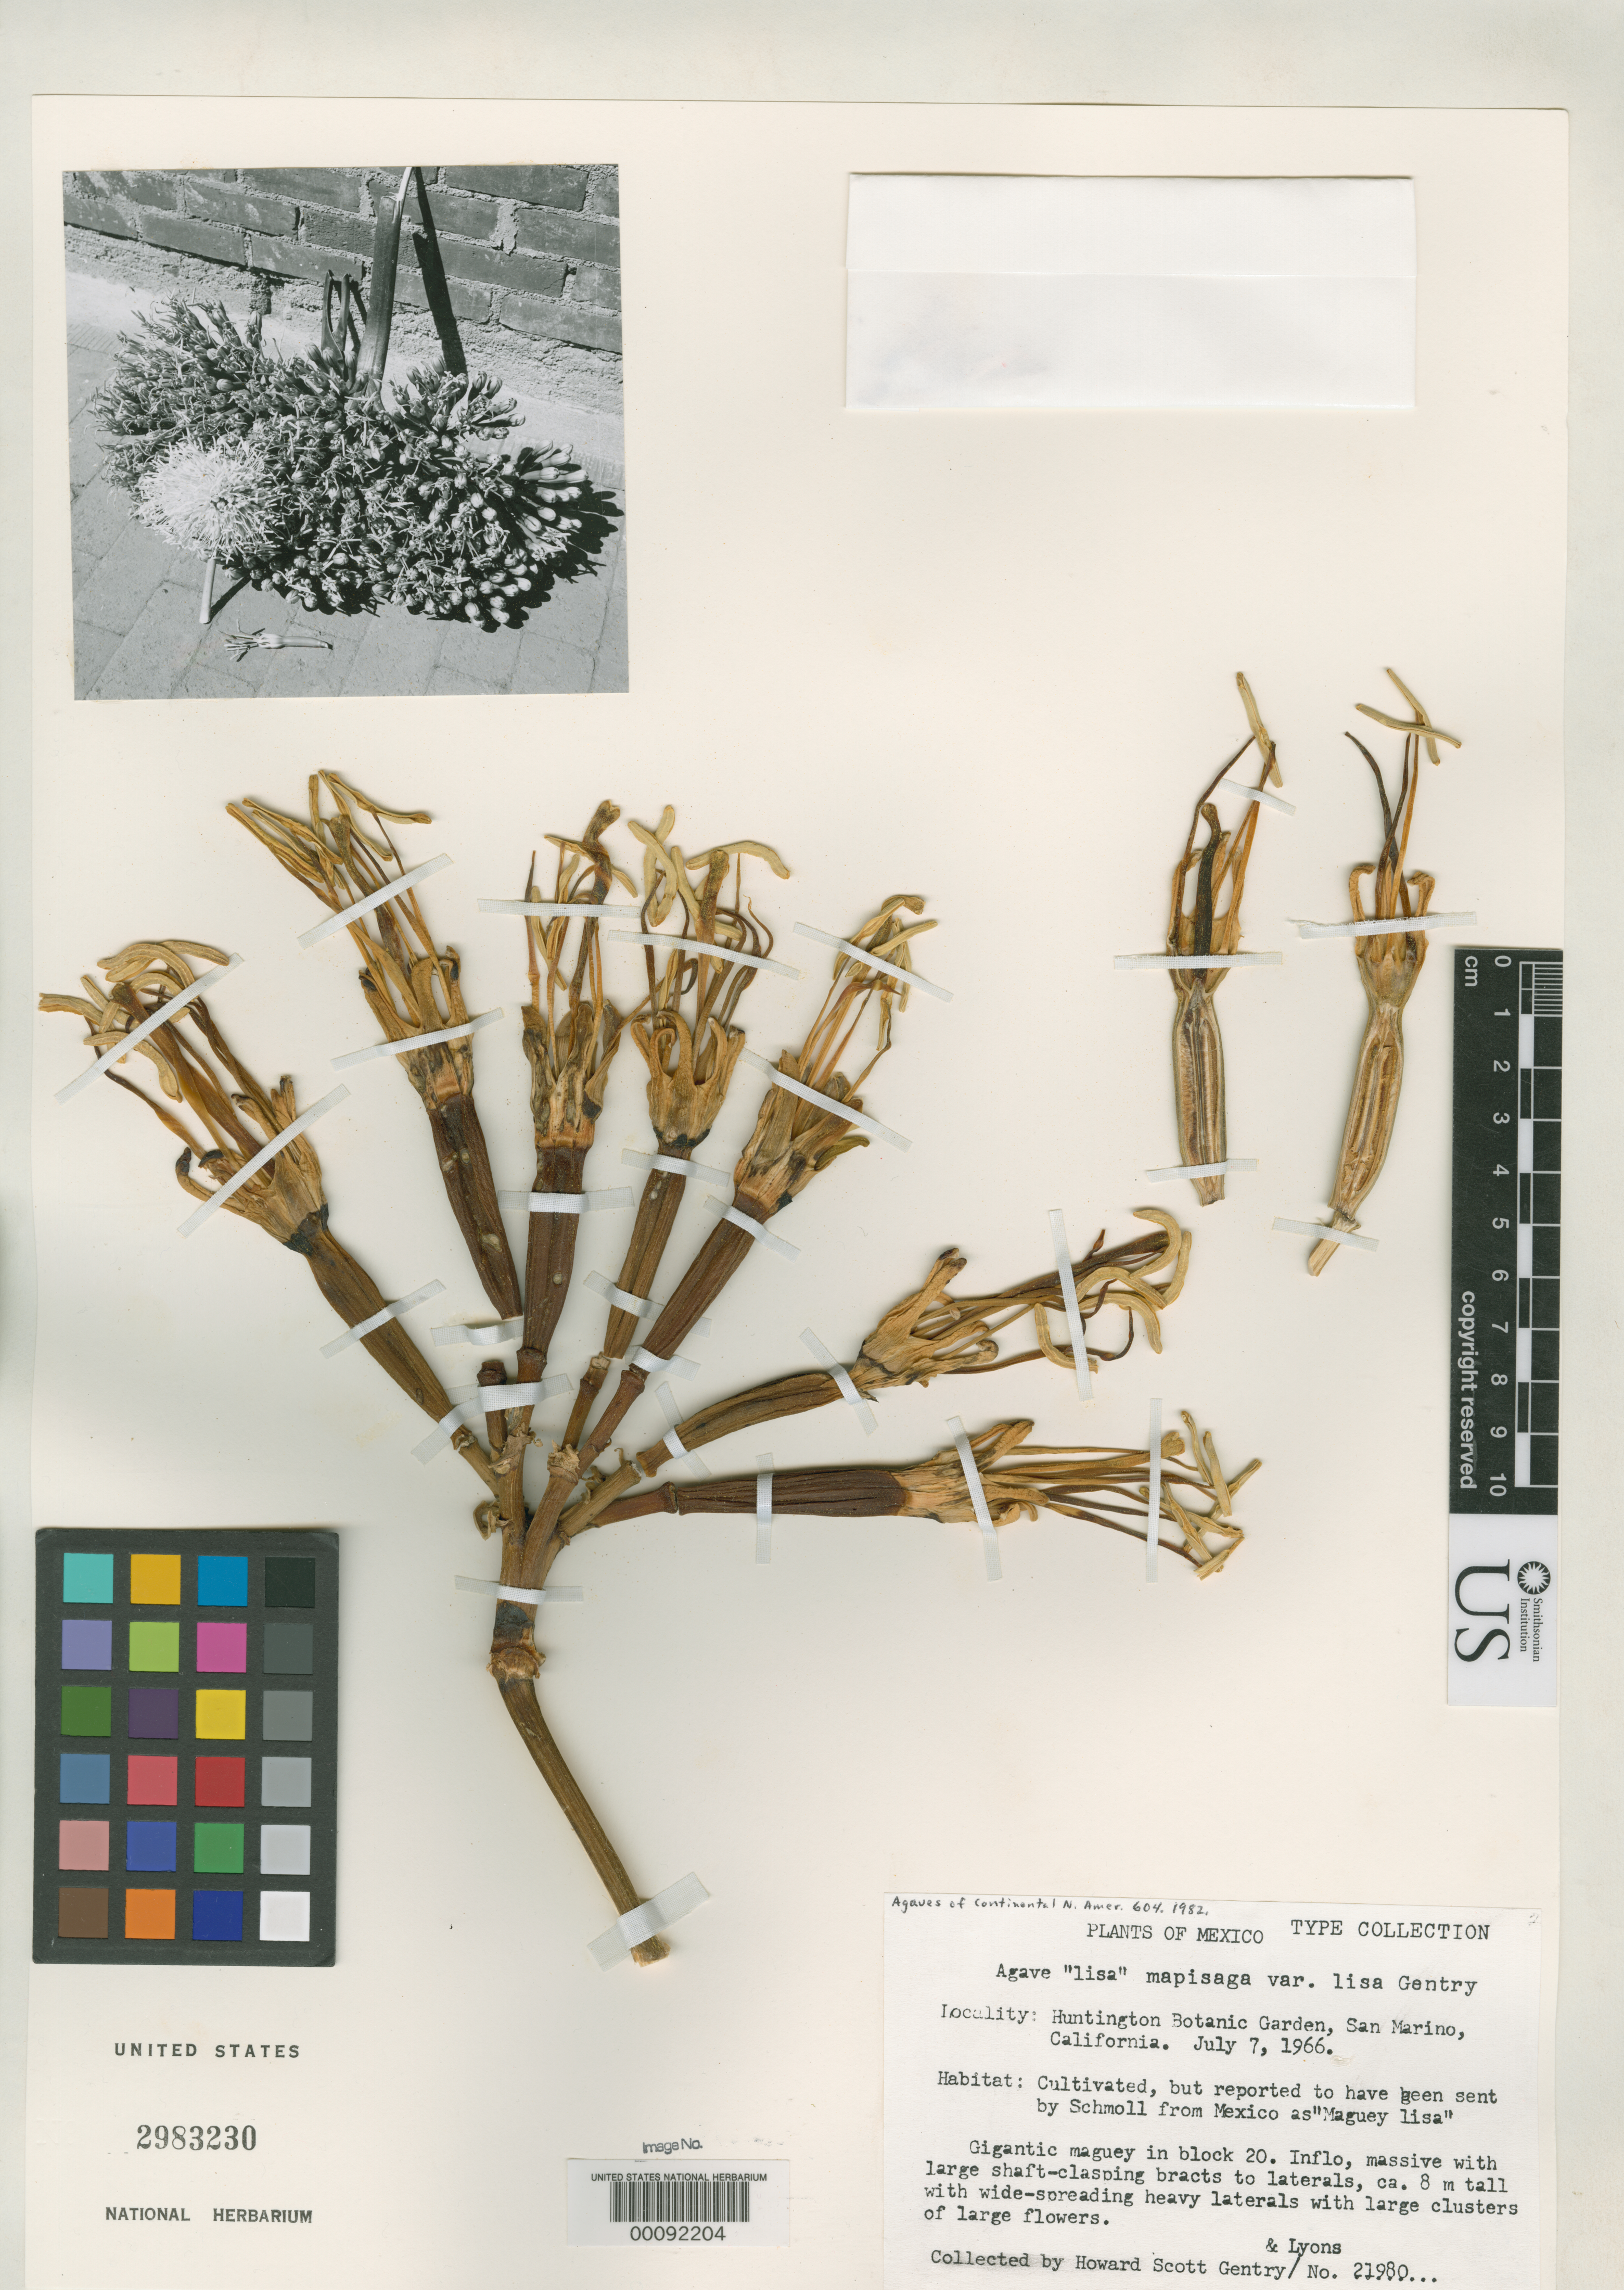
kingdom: Plantae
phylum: Tracheophyta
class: Liliopsida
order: Asparagales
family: Asparagaceae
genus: Agave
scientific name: Agave mapisaga var. lisa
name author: Gentry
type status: Isotype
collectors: H. S. Gentry & Lyons, --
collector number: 21980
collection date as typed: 07 Jul 1966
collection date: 1966-07-07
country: Mexico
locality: E of Monserrat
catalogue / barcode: US 2983230